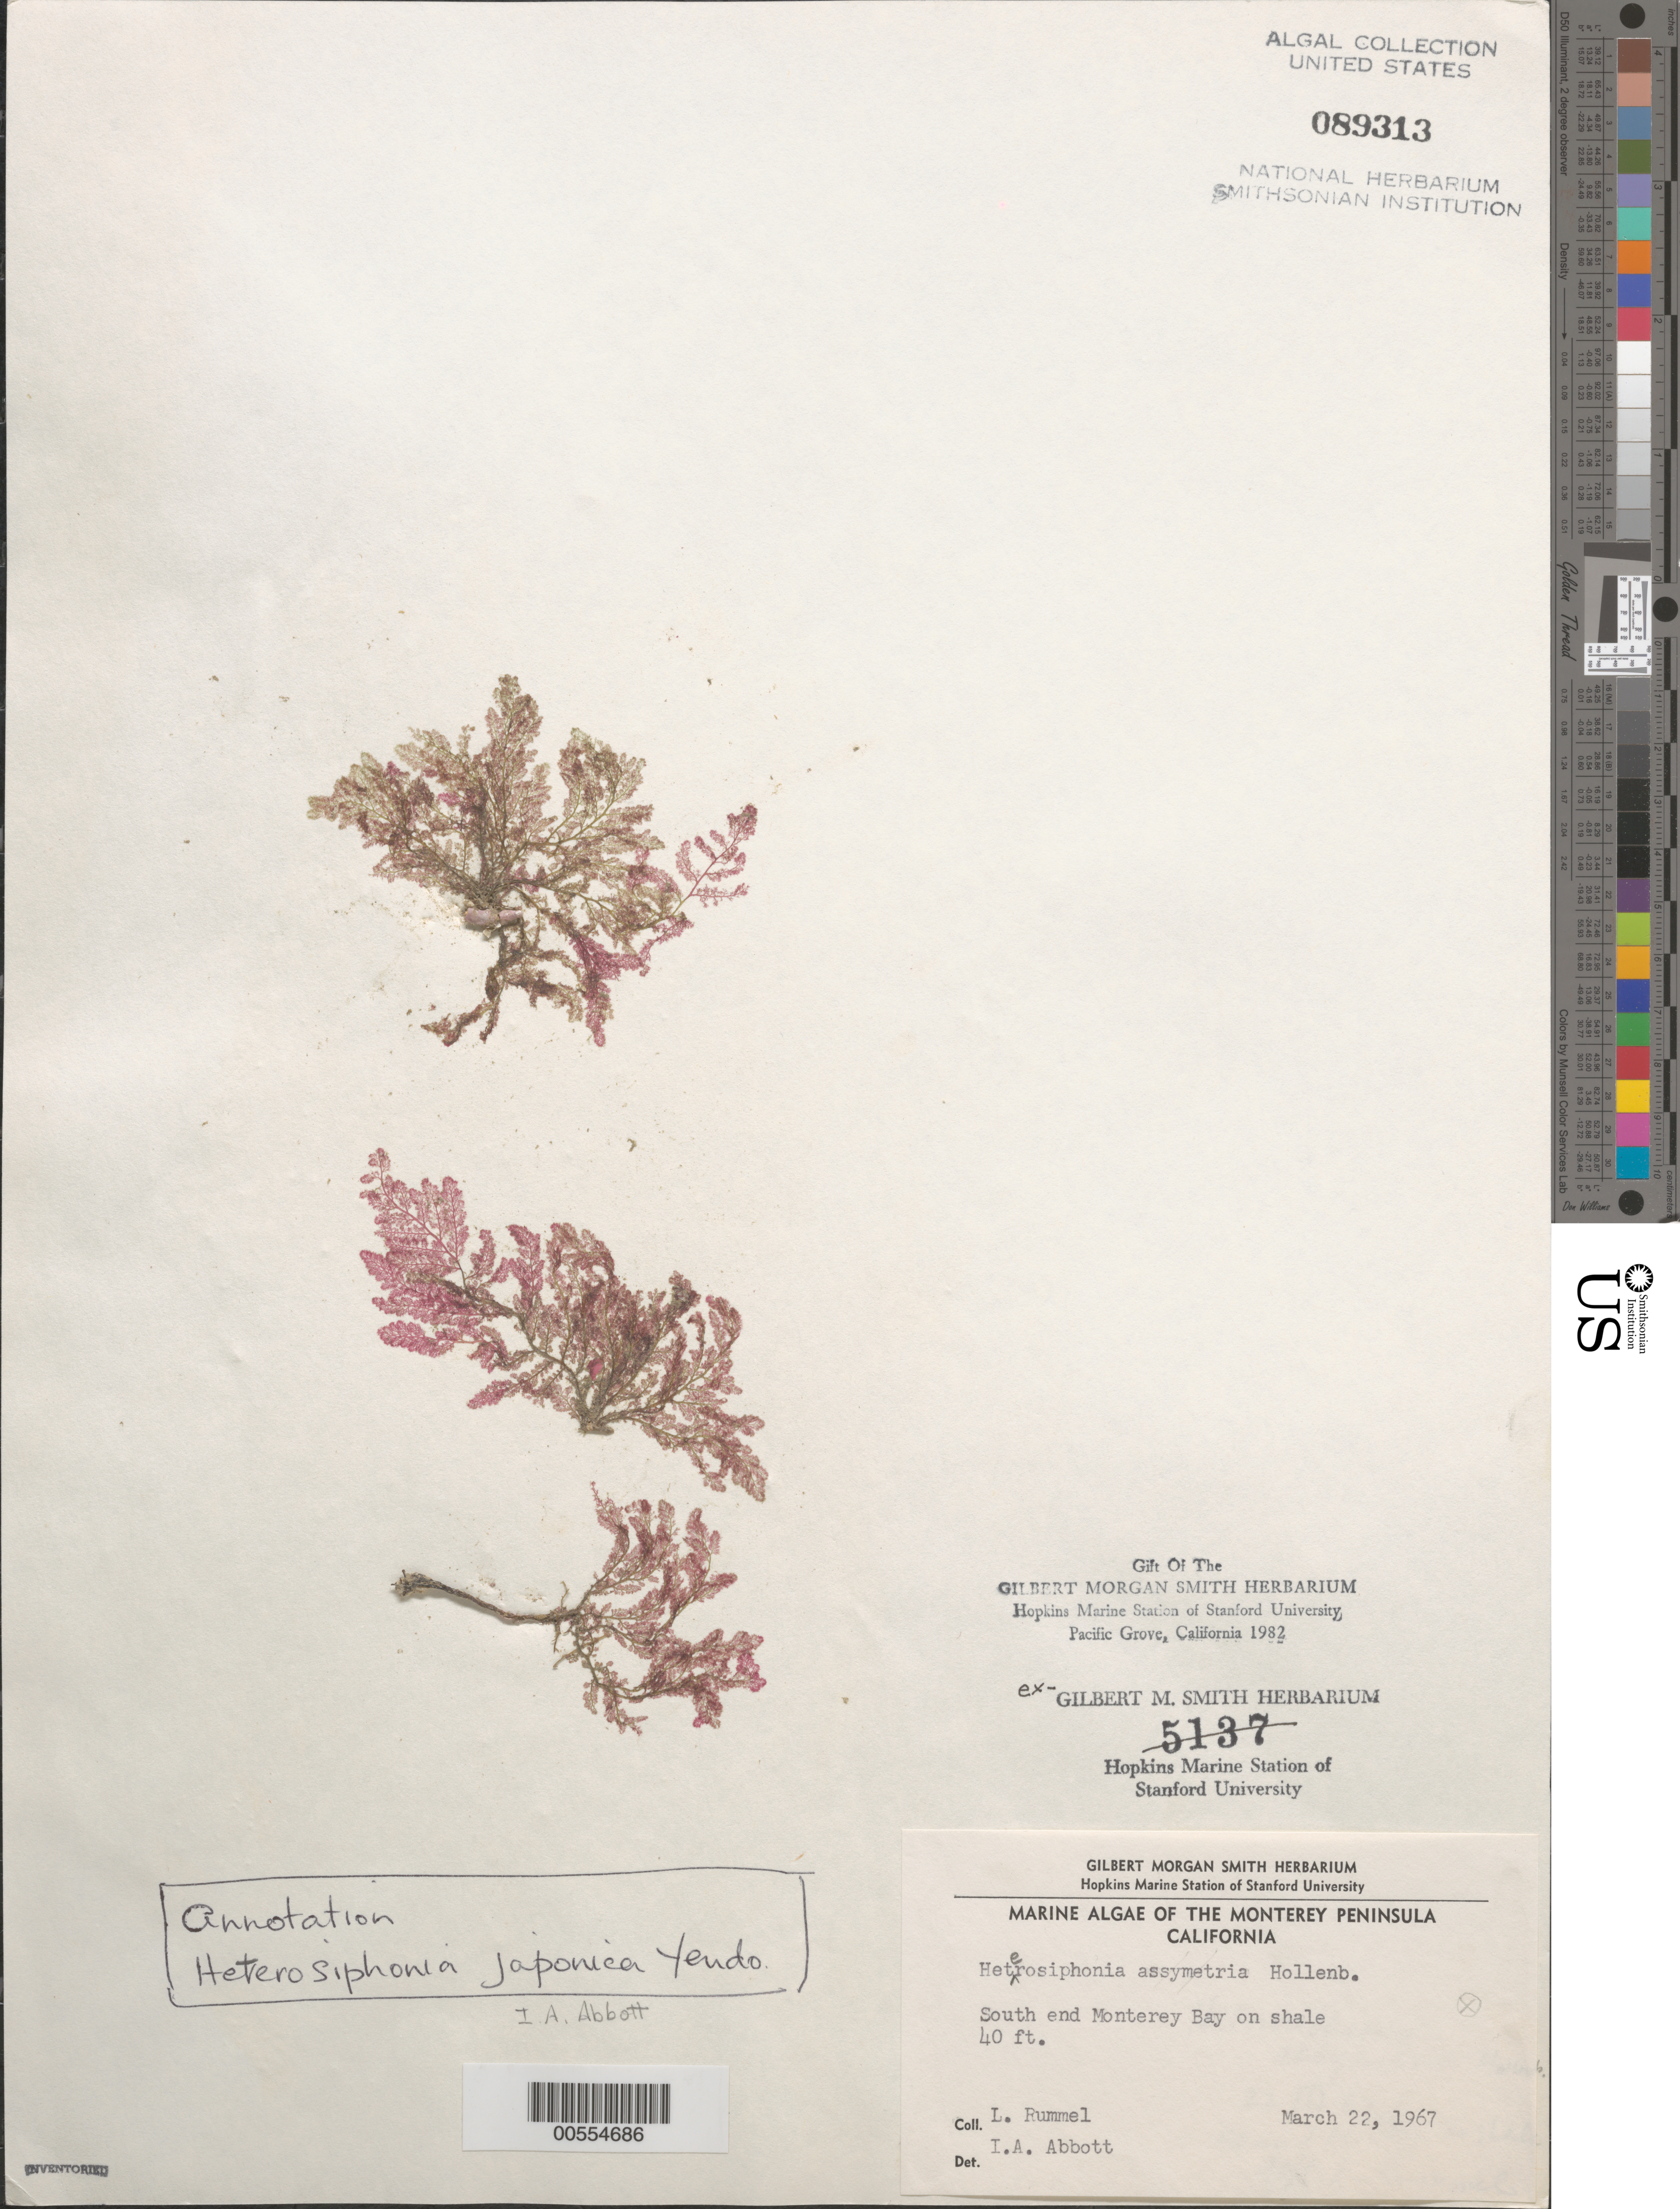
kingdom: Plantae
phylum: Rhodophyta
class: Florideophyceae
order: Ceramiales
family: Dasyaceae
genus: Dasysiphonia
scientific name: Dasysiphonia japonica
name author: (Yendo) H.-S. Kim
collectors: L. Rummel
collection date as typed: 22 Mar 1967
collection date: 1967-03-22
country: United States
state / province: California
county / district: Monterey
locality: Monterey Bay, south end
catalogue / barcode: US 89313